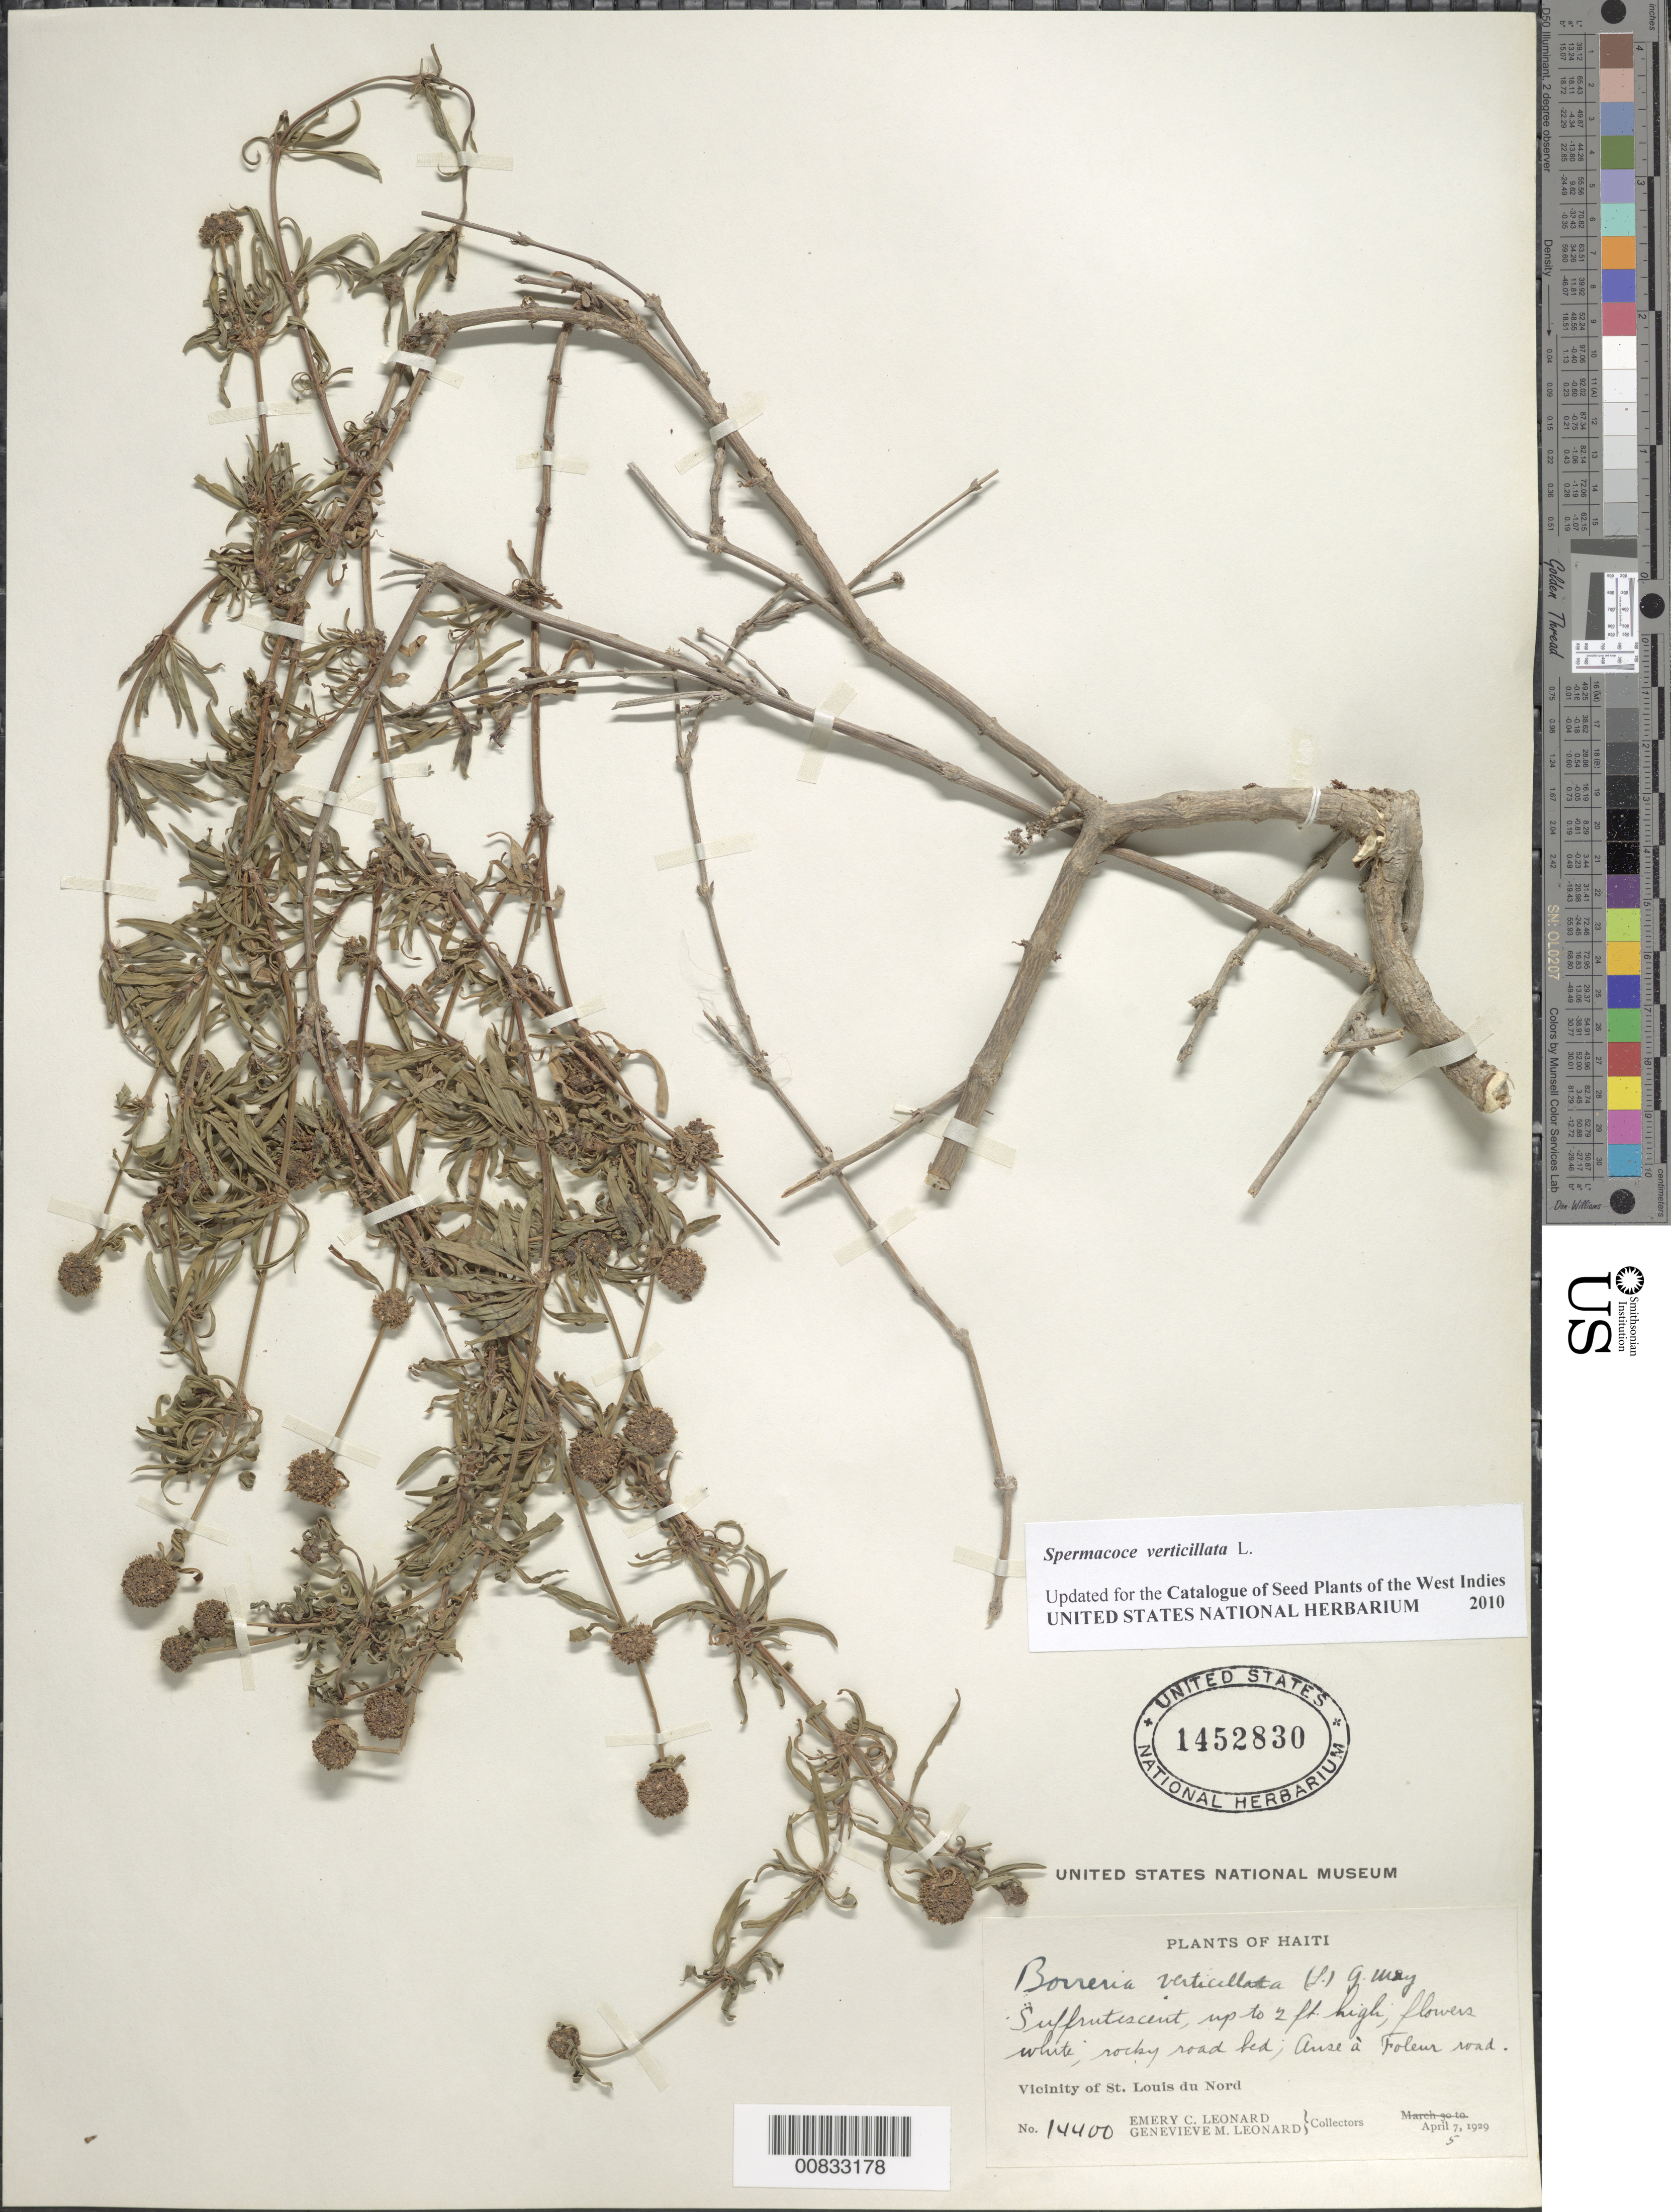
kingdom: Plantae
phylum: Tracheophyta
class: Magnoliopsida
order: Gentianales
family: Rubiaceae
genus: Spermacoce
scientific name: Spermacoce verticillata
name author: L.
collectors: E. C. Leonard & G. M. Leonard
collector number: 14400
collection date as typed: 05 Apr 1929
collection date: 1929-04-05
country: Haiti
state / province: Nord-Ouest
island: Hispaniola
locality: Vicinity of St. Louis du Nord, Anse à Foleur road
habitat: Rocky road bed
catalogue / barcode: US 1452830